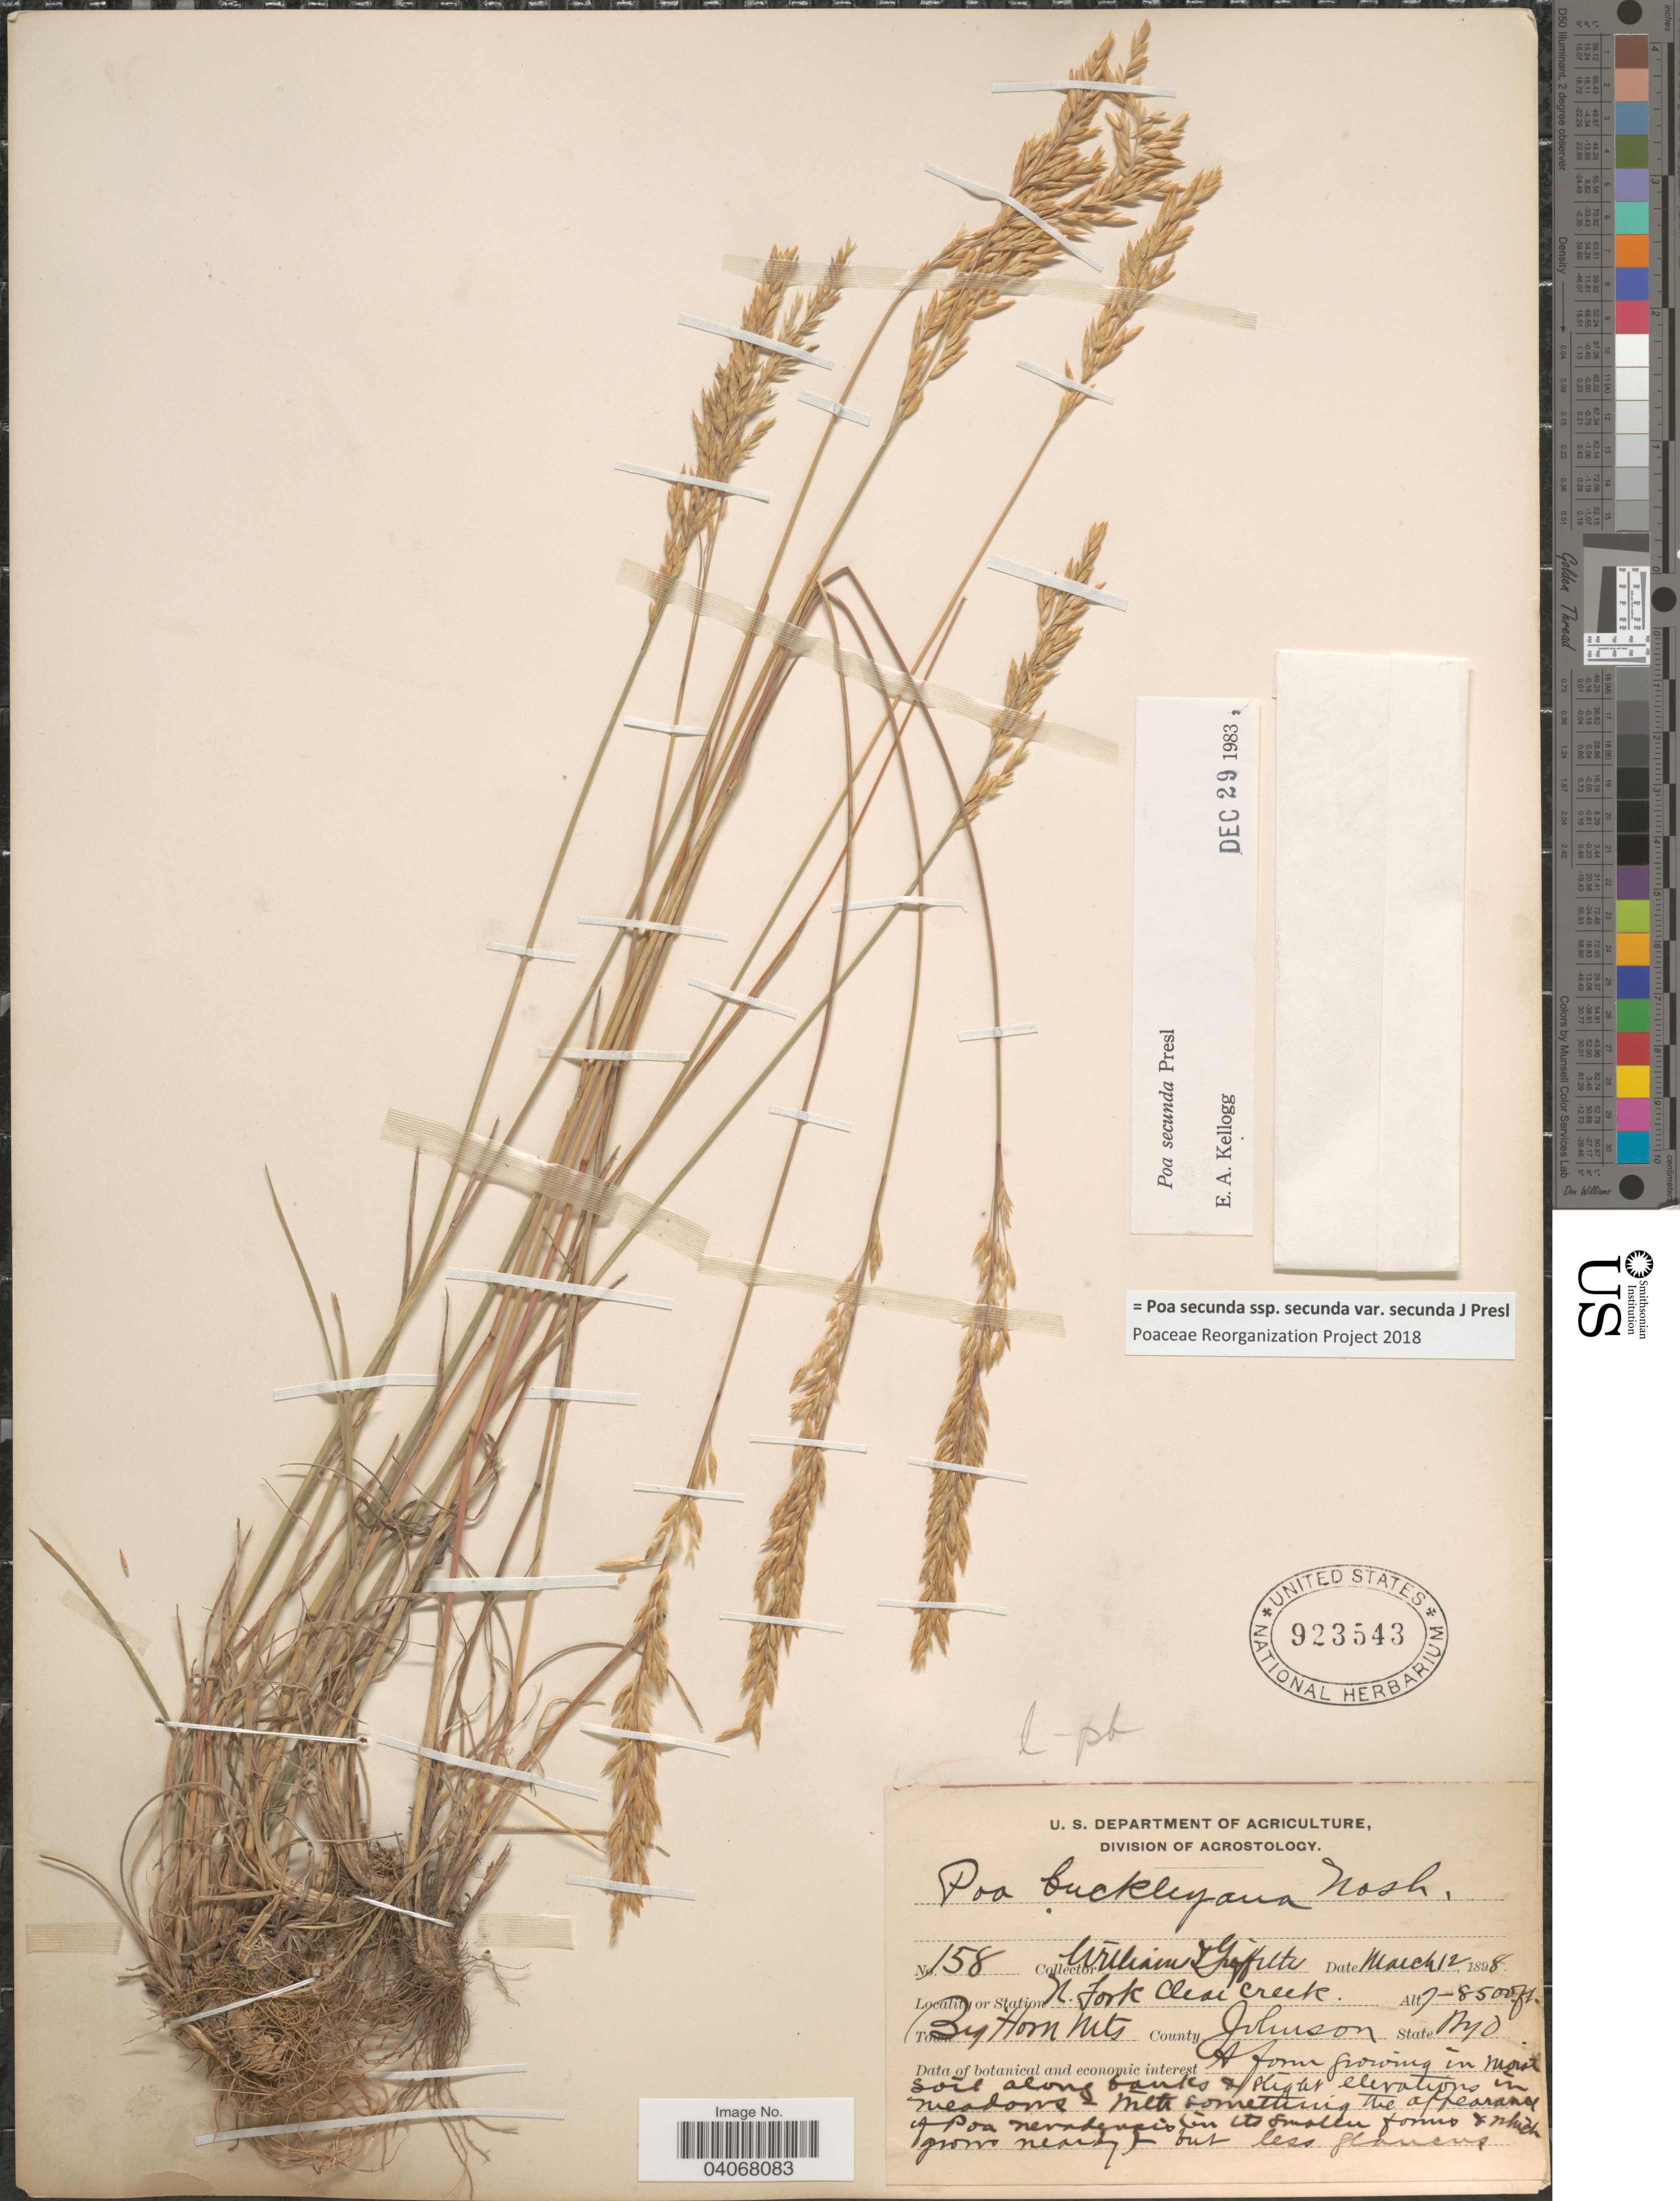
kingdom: Plantae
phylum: Tracheophyta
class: Liliopsida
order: Poales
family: Poaceae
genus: Poa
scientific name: Poa secunda subsp. secunda var. secunda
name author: J. Presl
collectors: -- Williams & -- Griffiths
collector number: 158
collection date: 1898-03-12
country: United States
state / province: Wyoming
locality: N. Fork Clear Creek. Big Horn Mts. County Johnson.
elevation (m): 2134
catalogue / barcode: US 923543